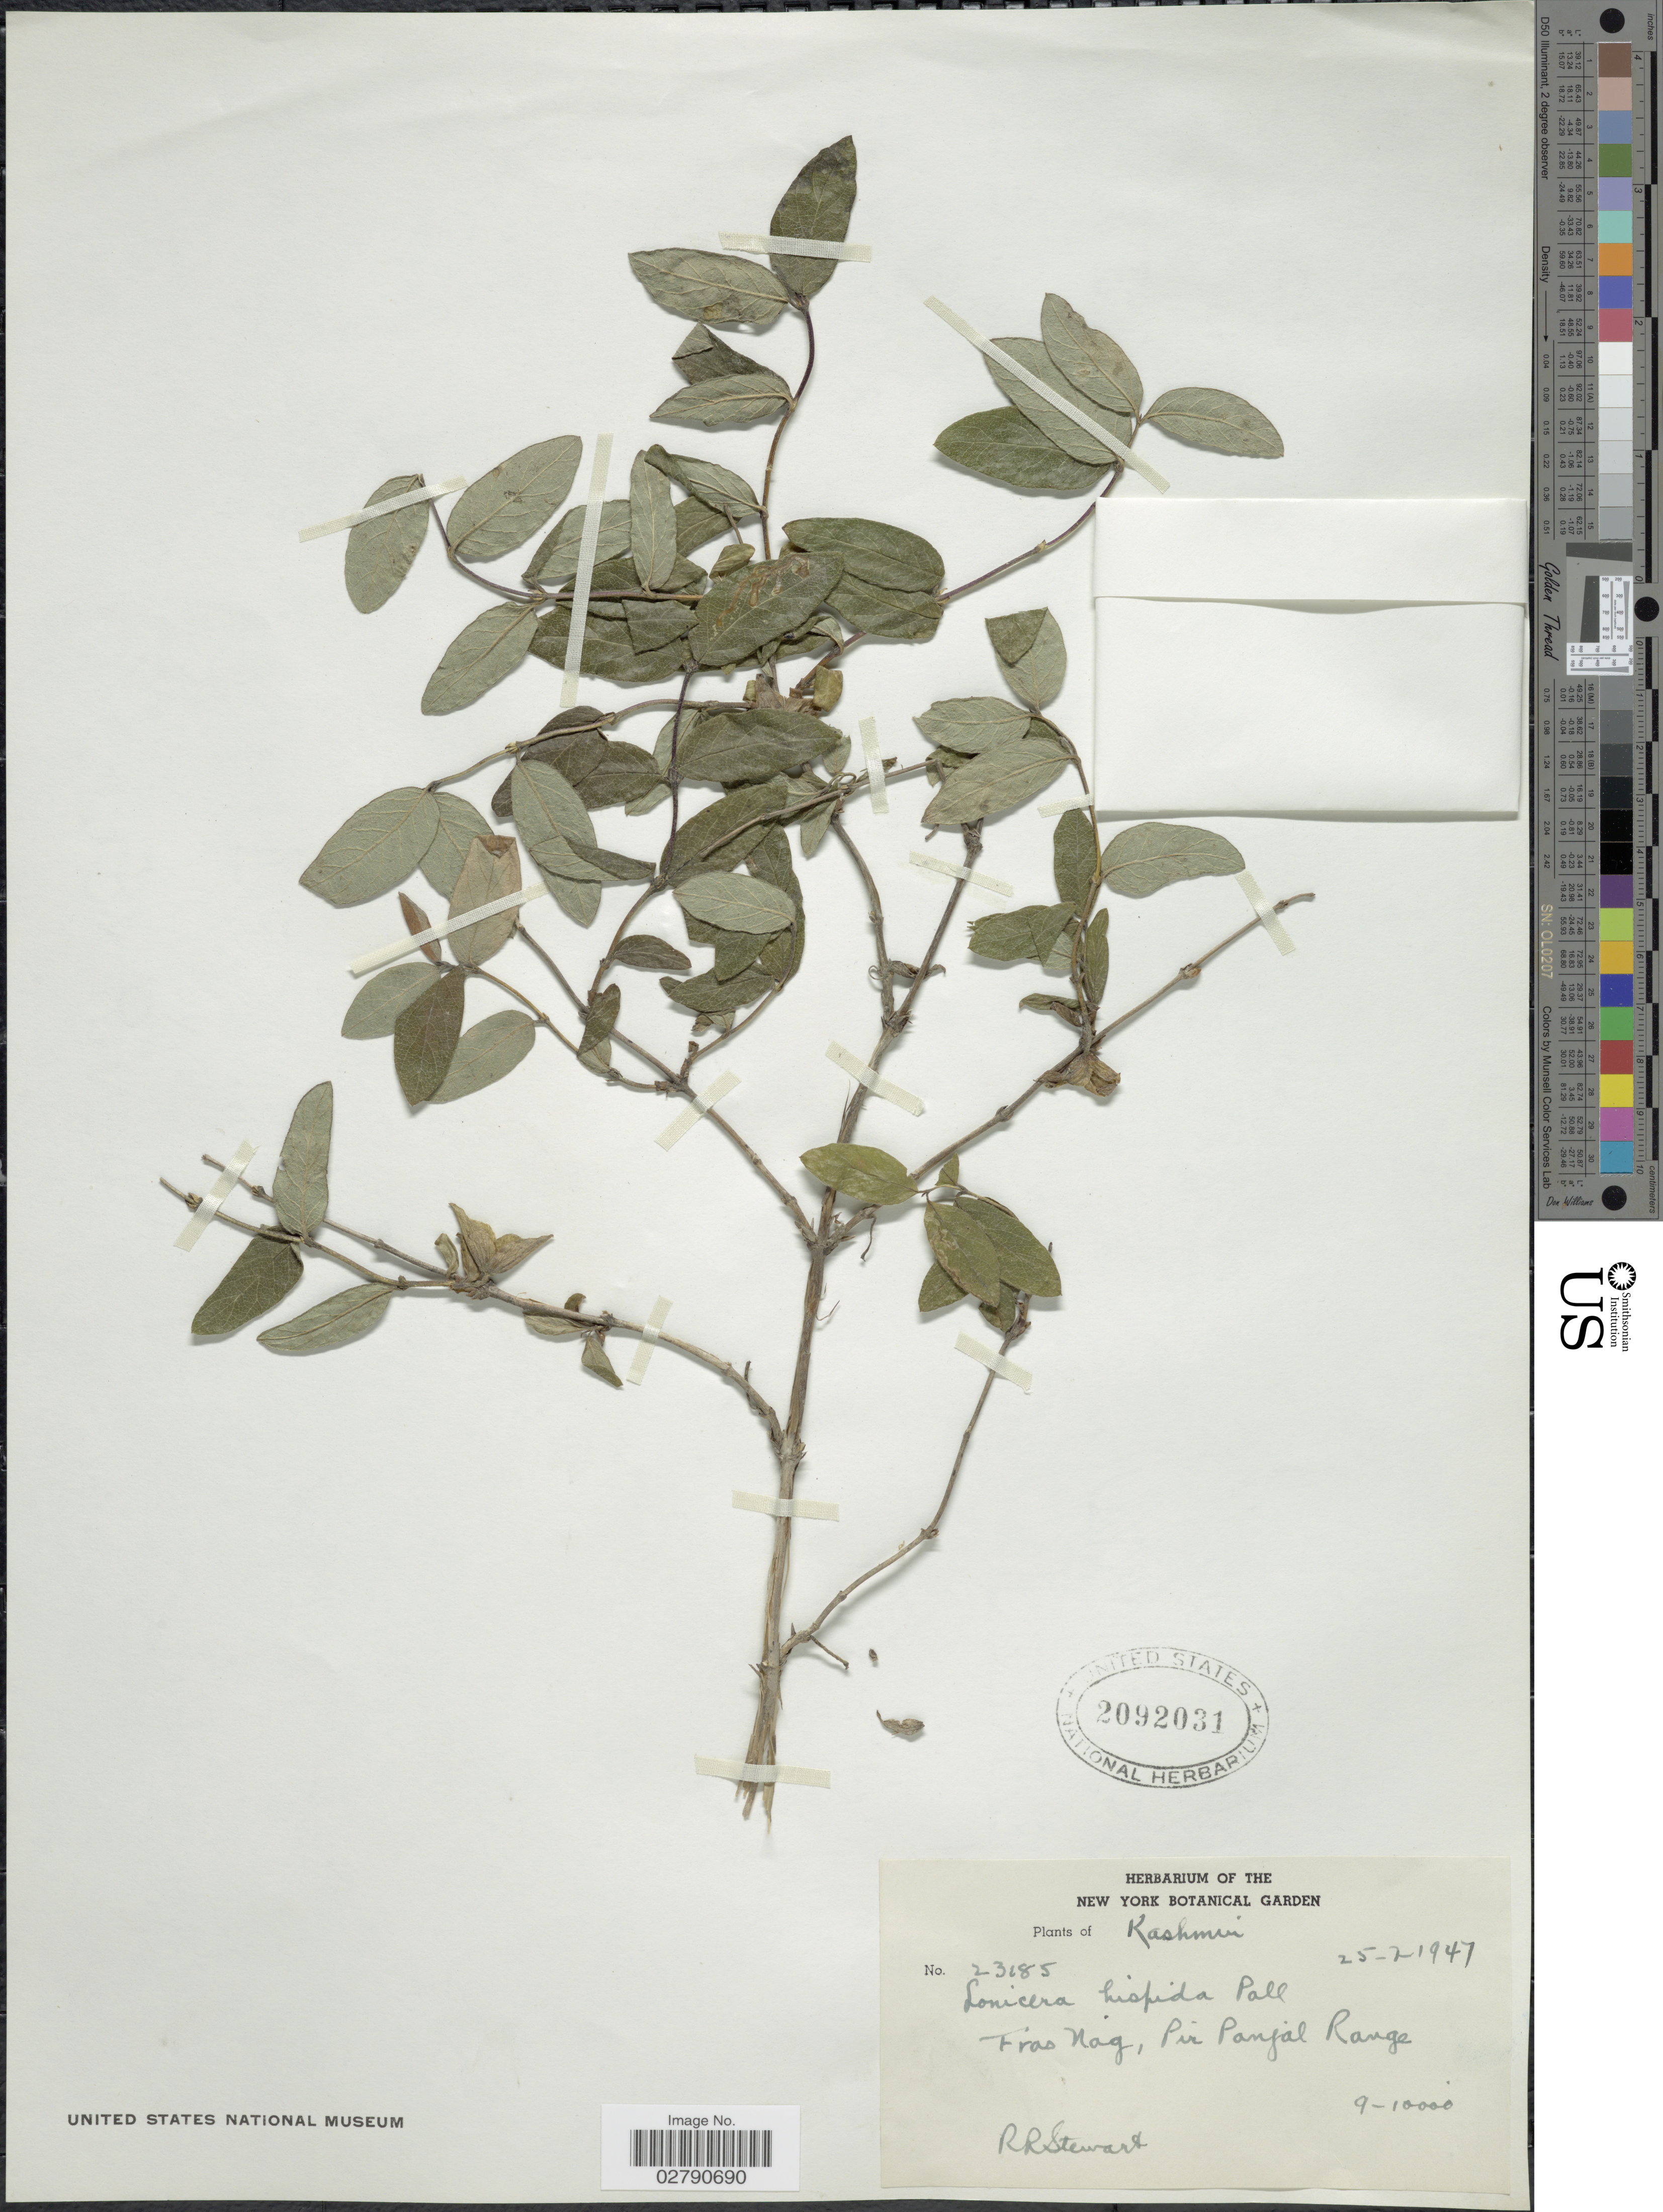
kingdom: Plantae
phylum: Tracheophyta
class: Magnoliopsida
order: Dipsacales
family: Caprifoliaceae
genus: Lonicera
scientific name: Lonicera hispida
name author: Pall. ex Roem. & Schult.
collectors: R. R. Stewart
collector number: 23185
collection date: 1947-07-25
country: India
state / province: Jammu and Kashmir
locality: Kashmir. Fras Nag, Pir Panjal Range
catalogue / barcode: US 2092031